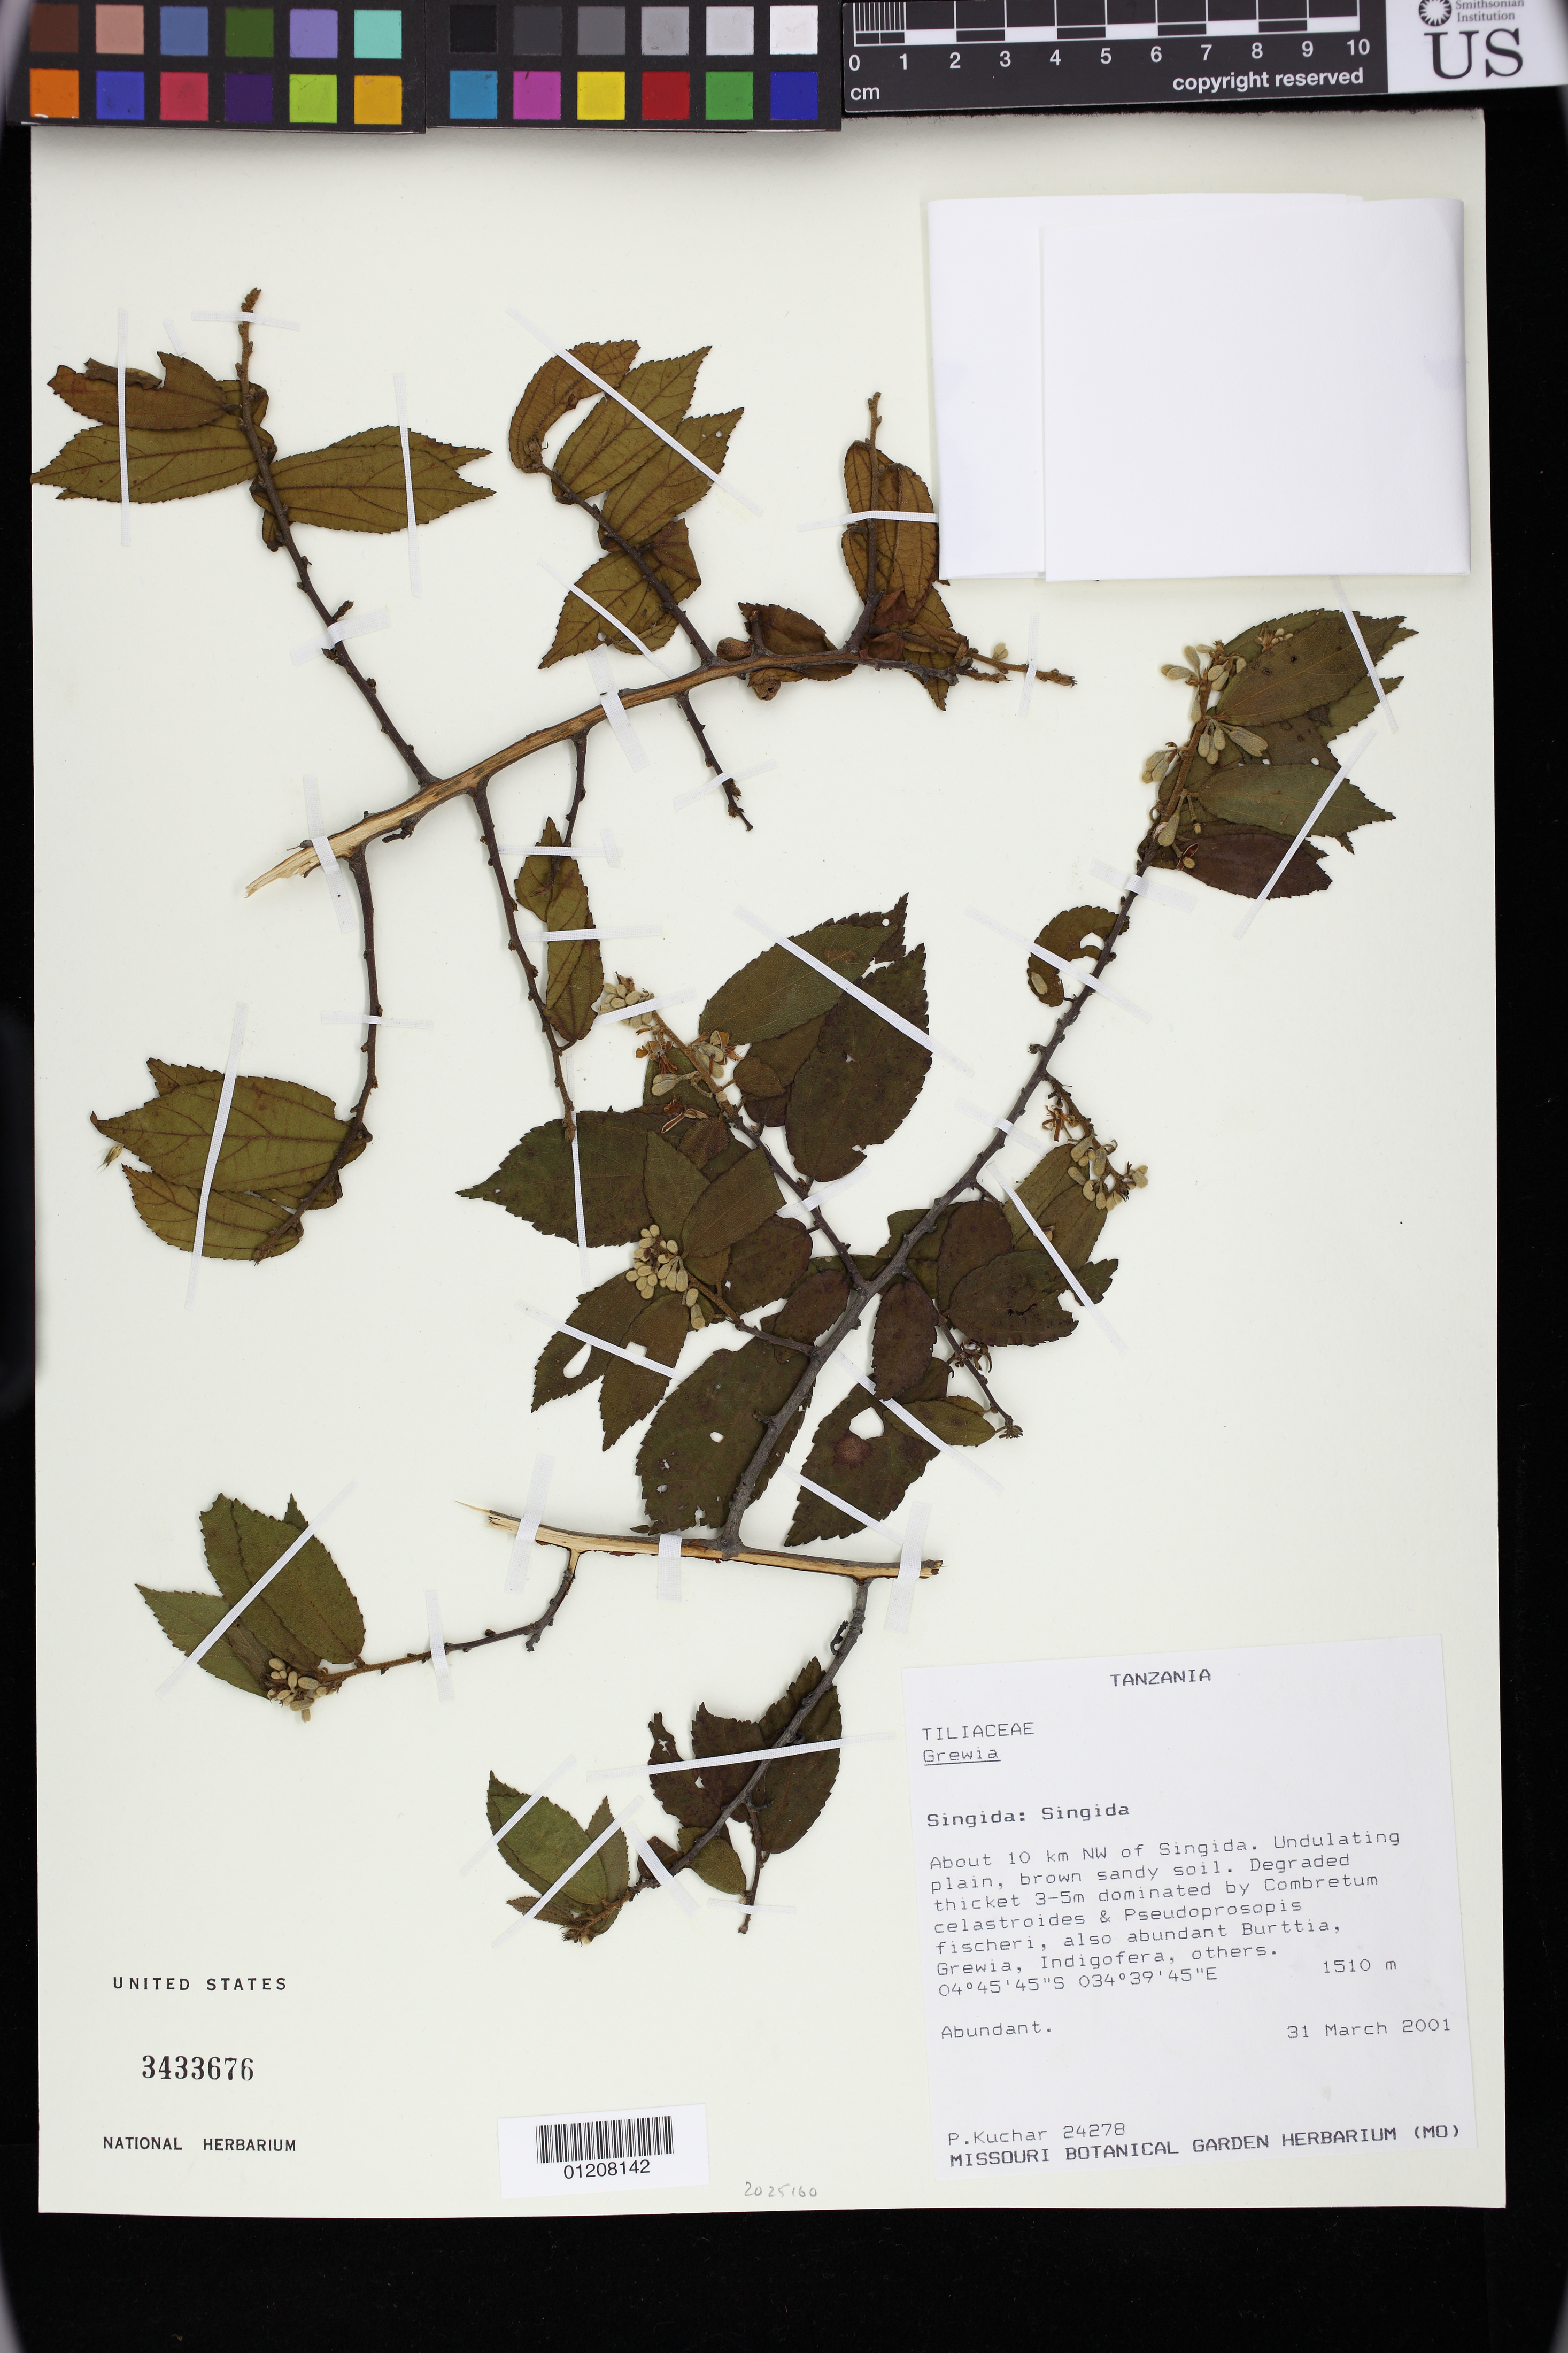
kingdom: Plantae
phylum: Tracheophyta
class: Magnoliopsida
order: Malvales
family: Malvaceae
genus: Grewia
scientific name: Grewia sp.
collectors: P. Kuchar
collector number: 24278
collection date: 2001-03-31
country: Tanzania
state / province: Singida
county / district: Singida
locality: About 10 km NW of Singida.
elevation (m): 1510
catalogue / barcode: US 3433676